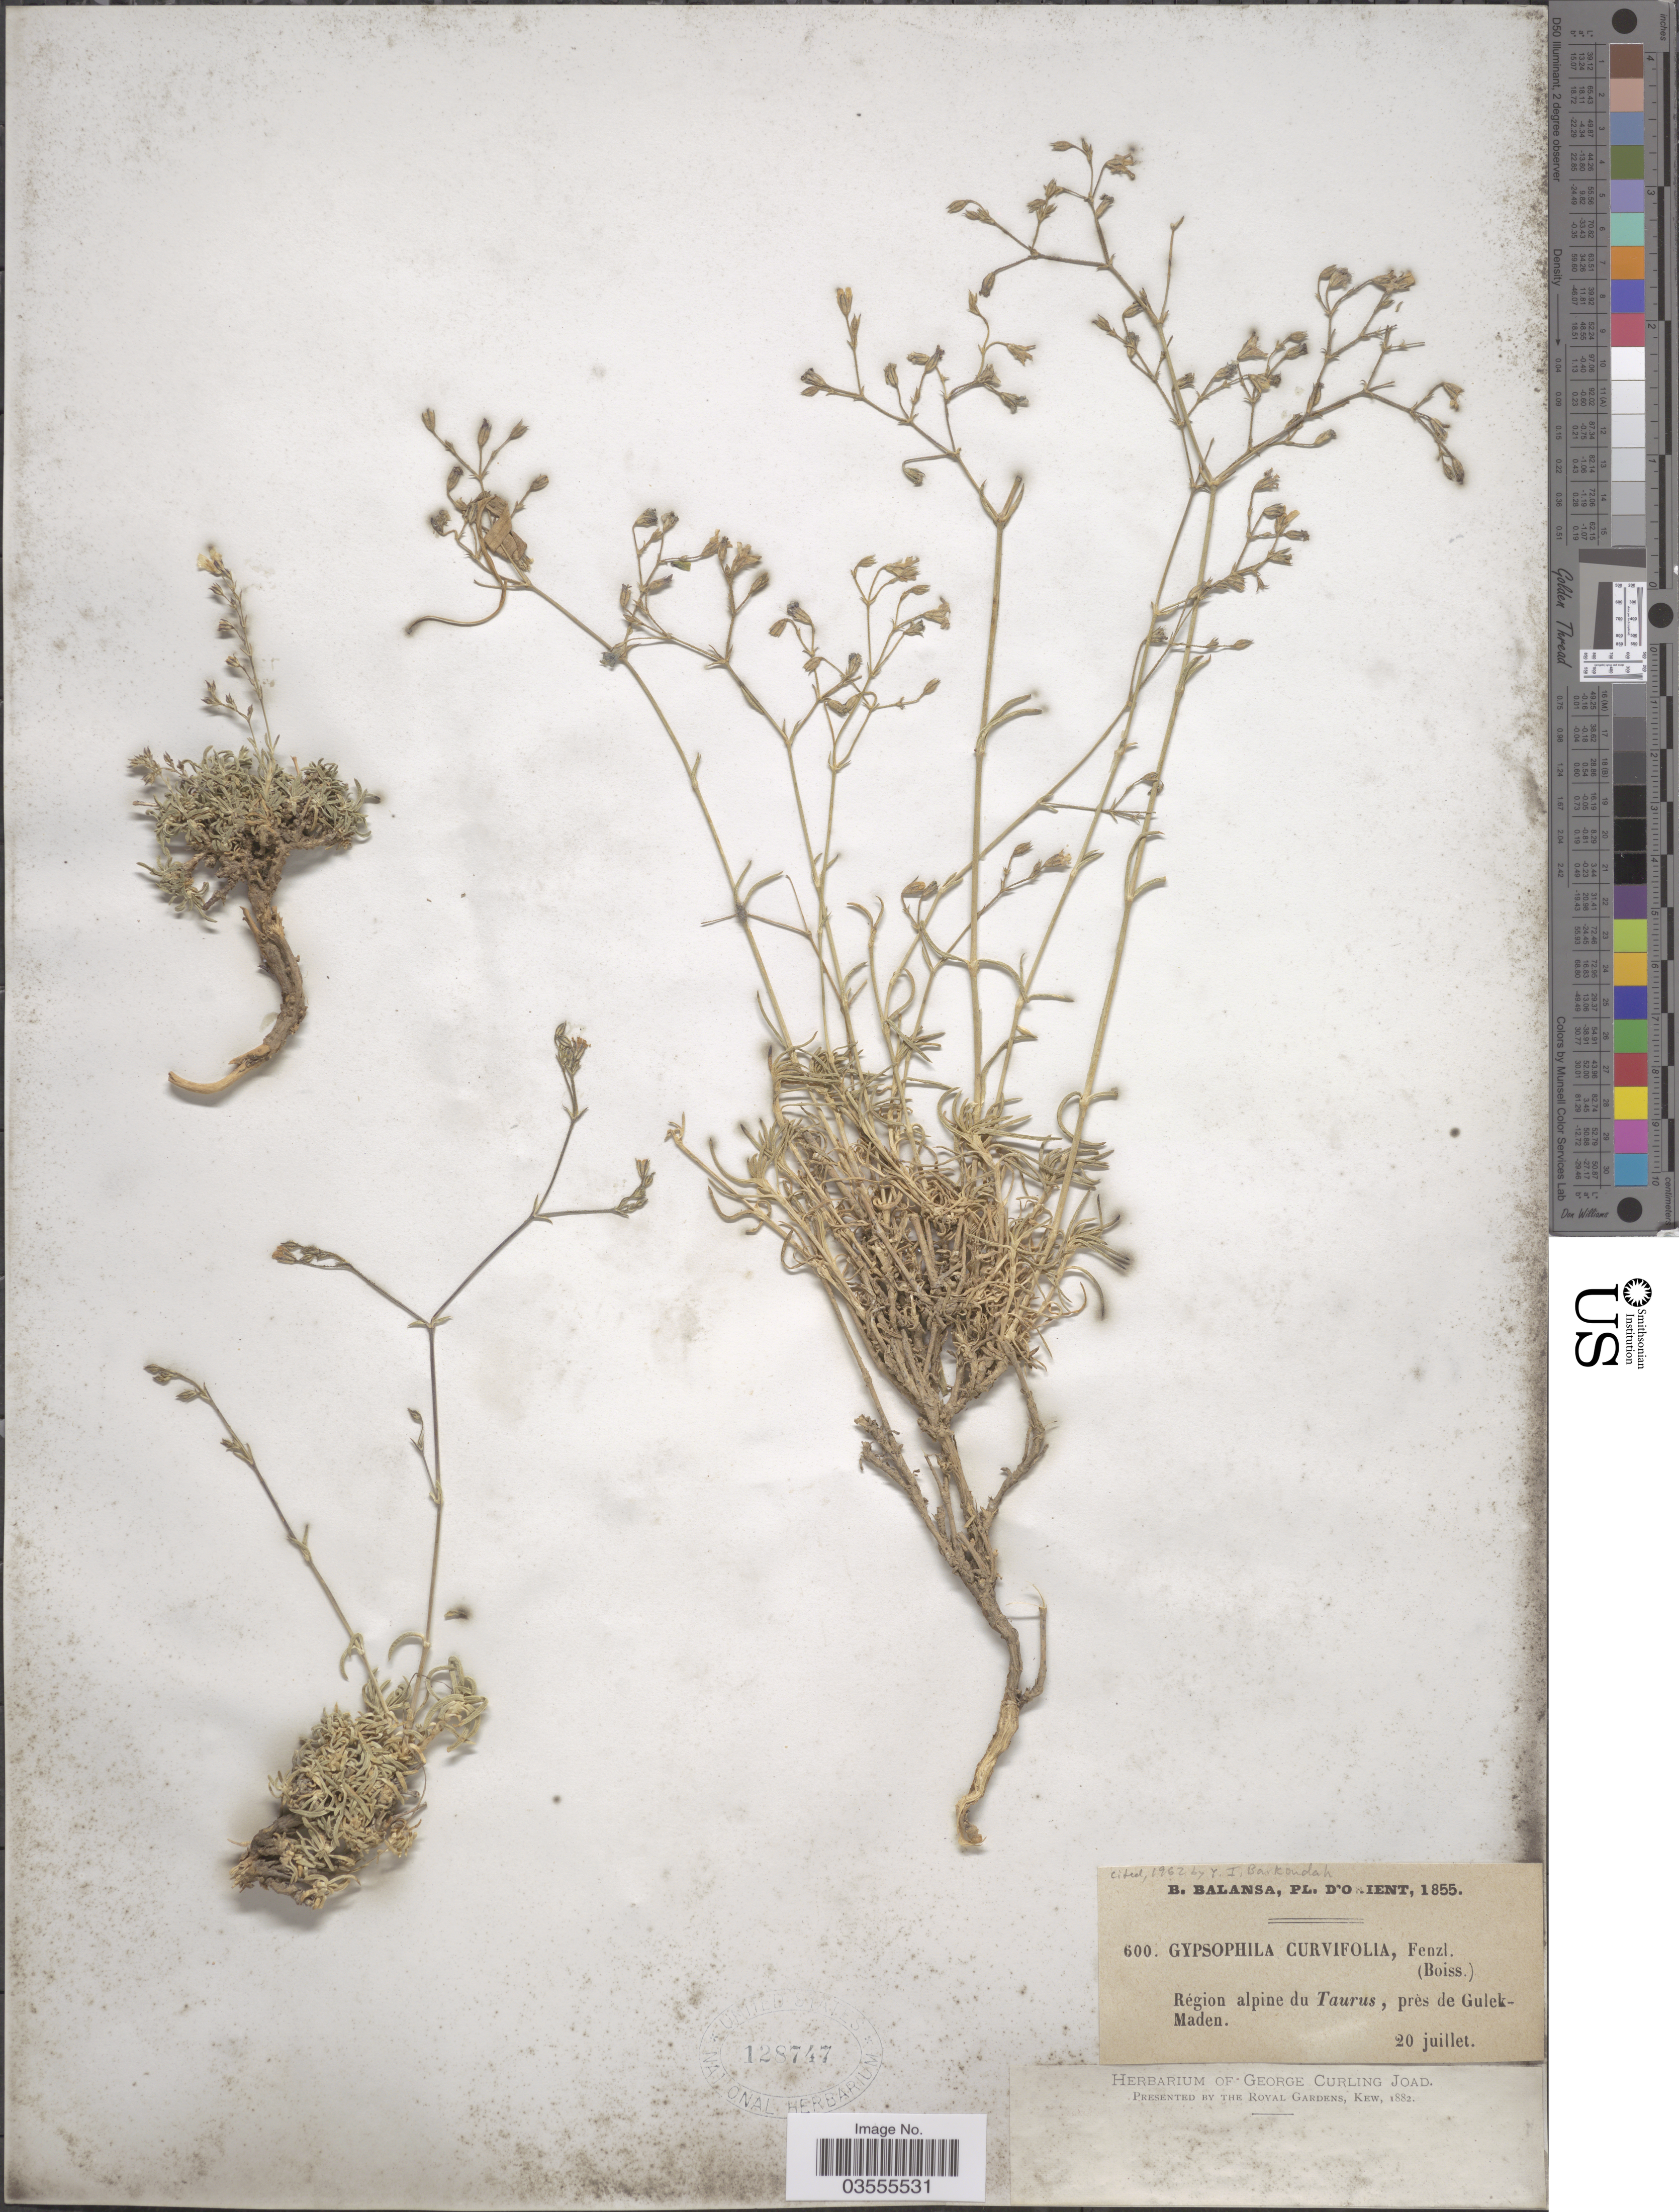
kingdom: Plantae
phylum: Tracheophyta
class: Magnoliopsida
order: Caryophyllales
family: Caryophyllaceae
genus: Gypsophila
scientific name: Gypsophila curvifolia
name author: Fenzl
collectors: B. Balansa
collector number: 600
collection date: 1855-07-20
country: Turkey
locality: Orient. Région alpine du Taurus, près de Gulek-Maden.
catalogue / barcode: US 128747